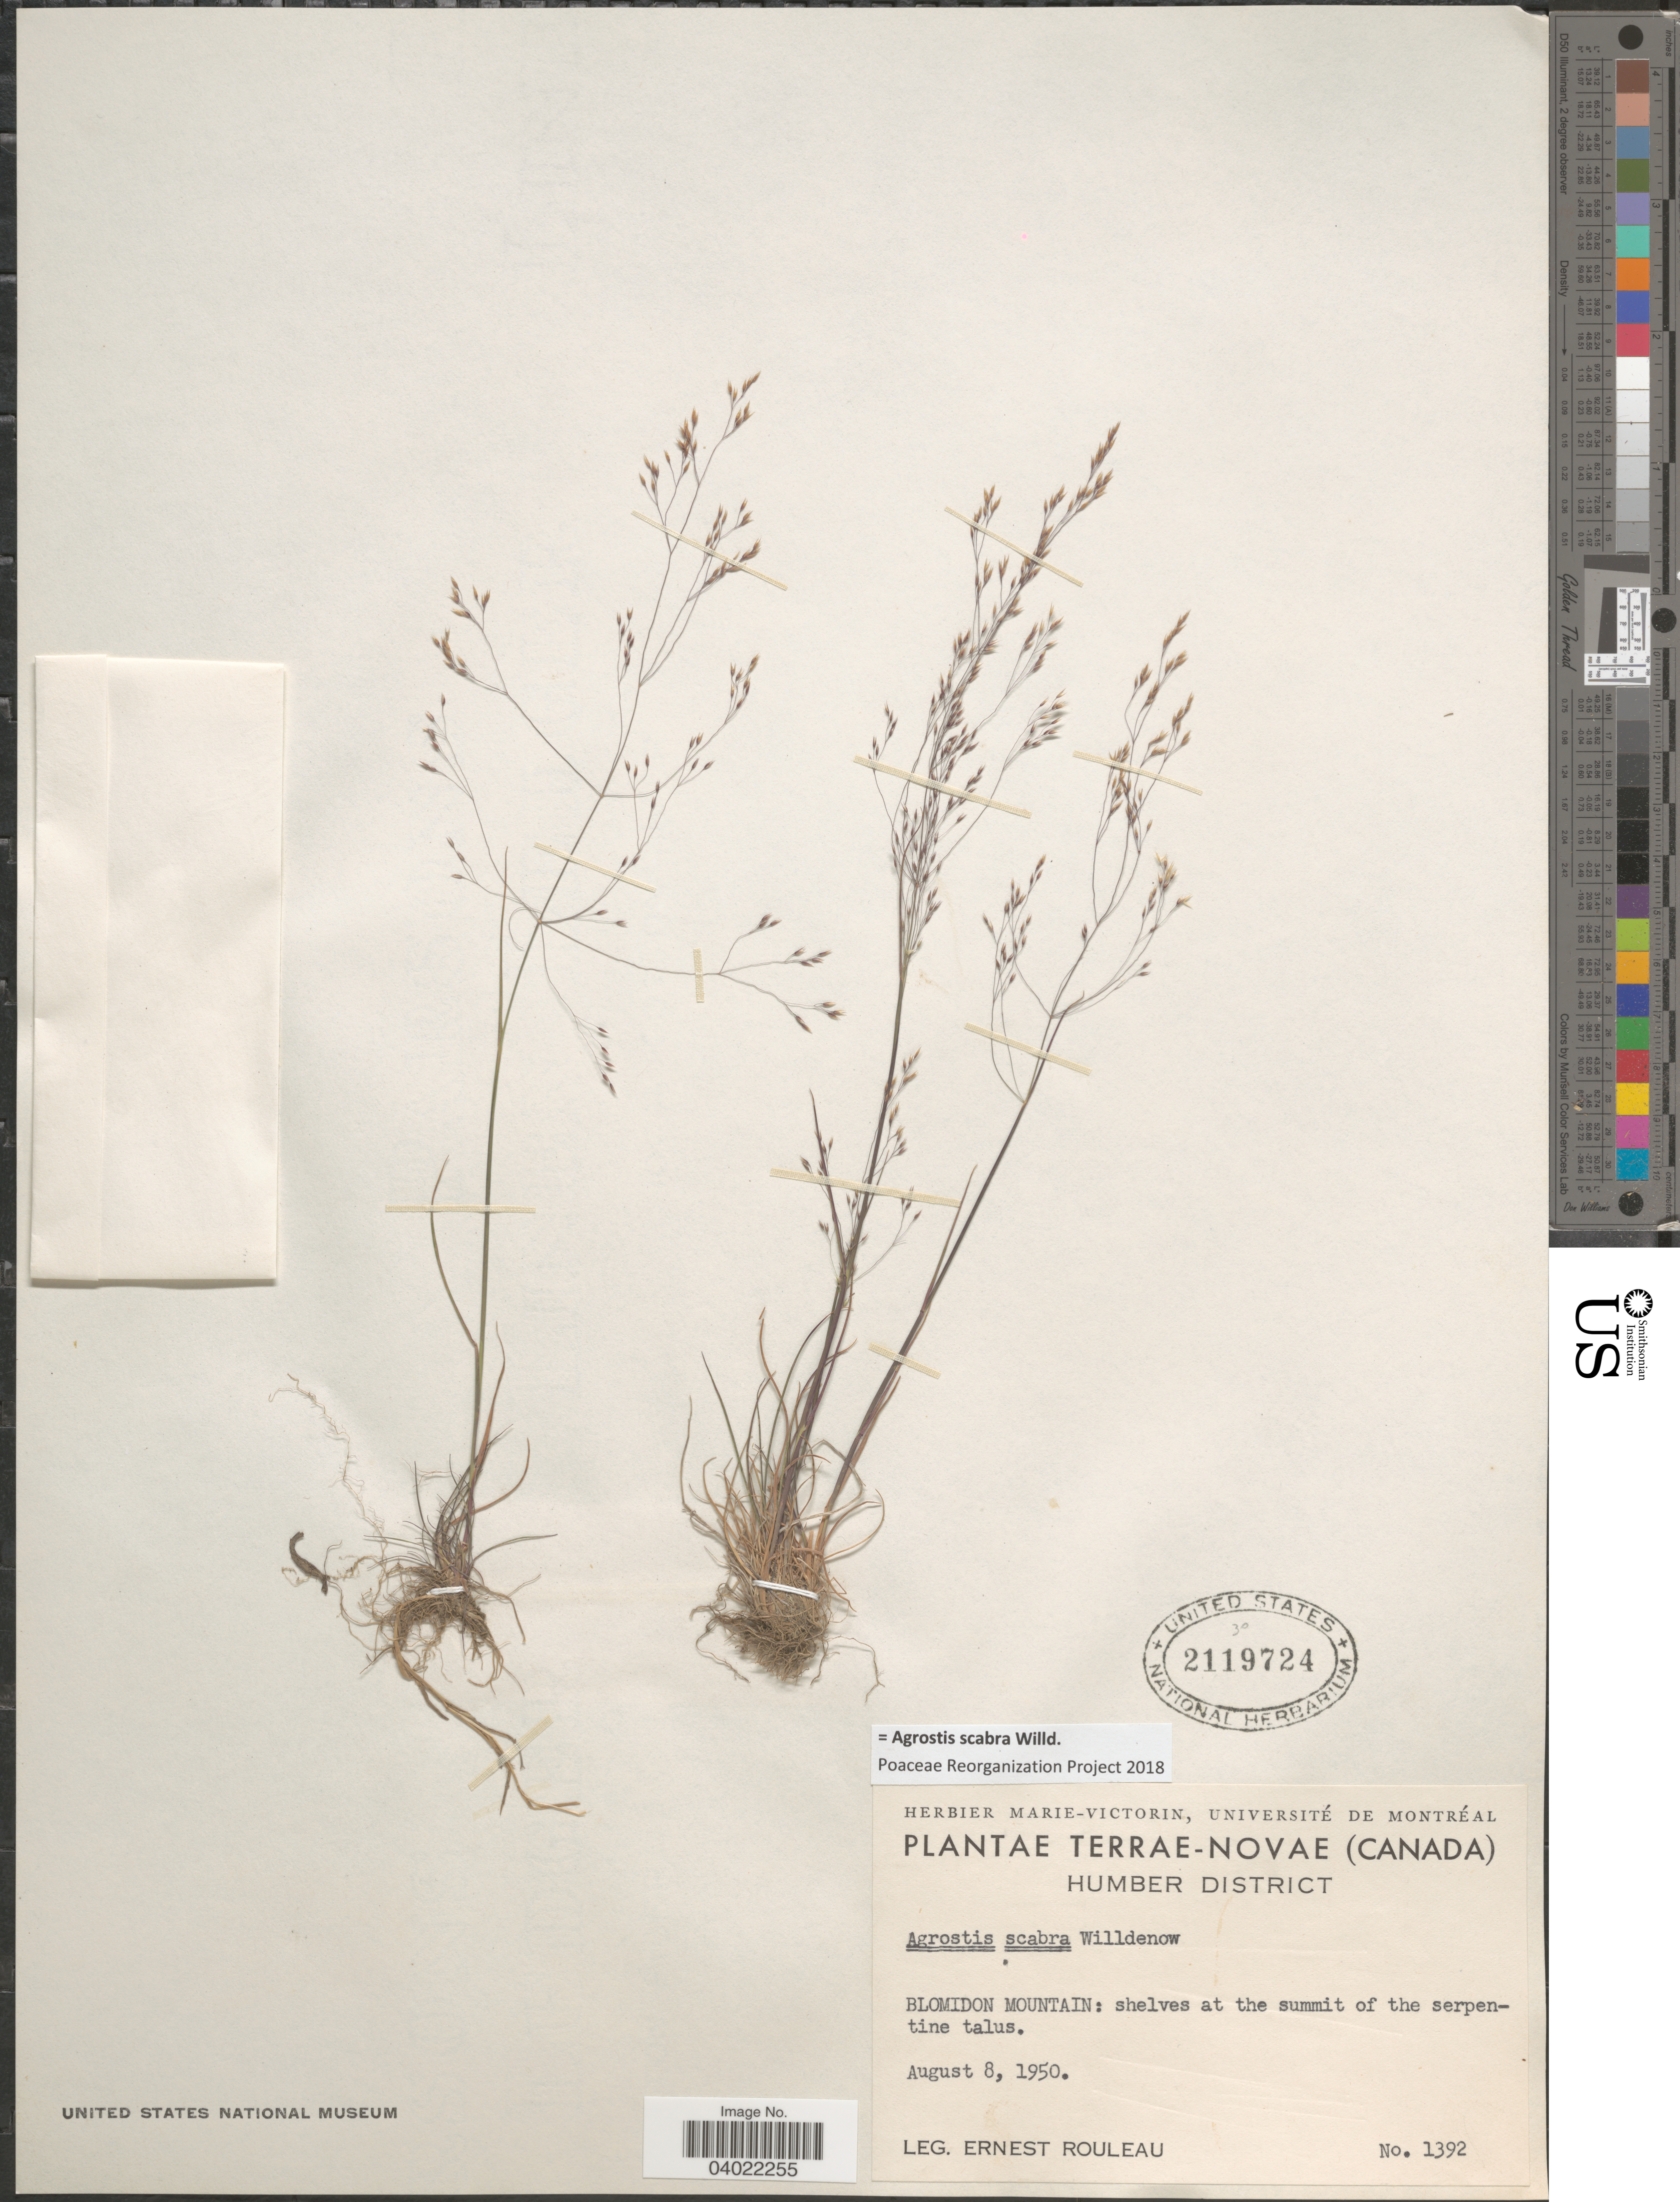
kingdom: Plantae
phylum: Tracheophyta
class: Liliopsida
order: Poales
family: Poaceae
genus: Agrostis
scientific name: Agrostis scabra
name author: Willd.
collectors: J. Rouleau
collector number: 1392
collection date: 1950-08-08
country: Canada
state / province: Newfoundland and Labrador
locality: Terrae-novae. Humber District. Blomidon Mountain.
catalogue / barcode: US 2119724